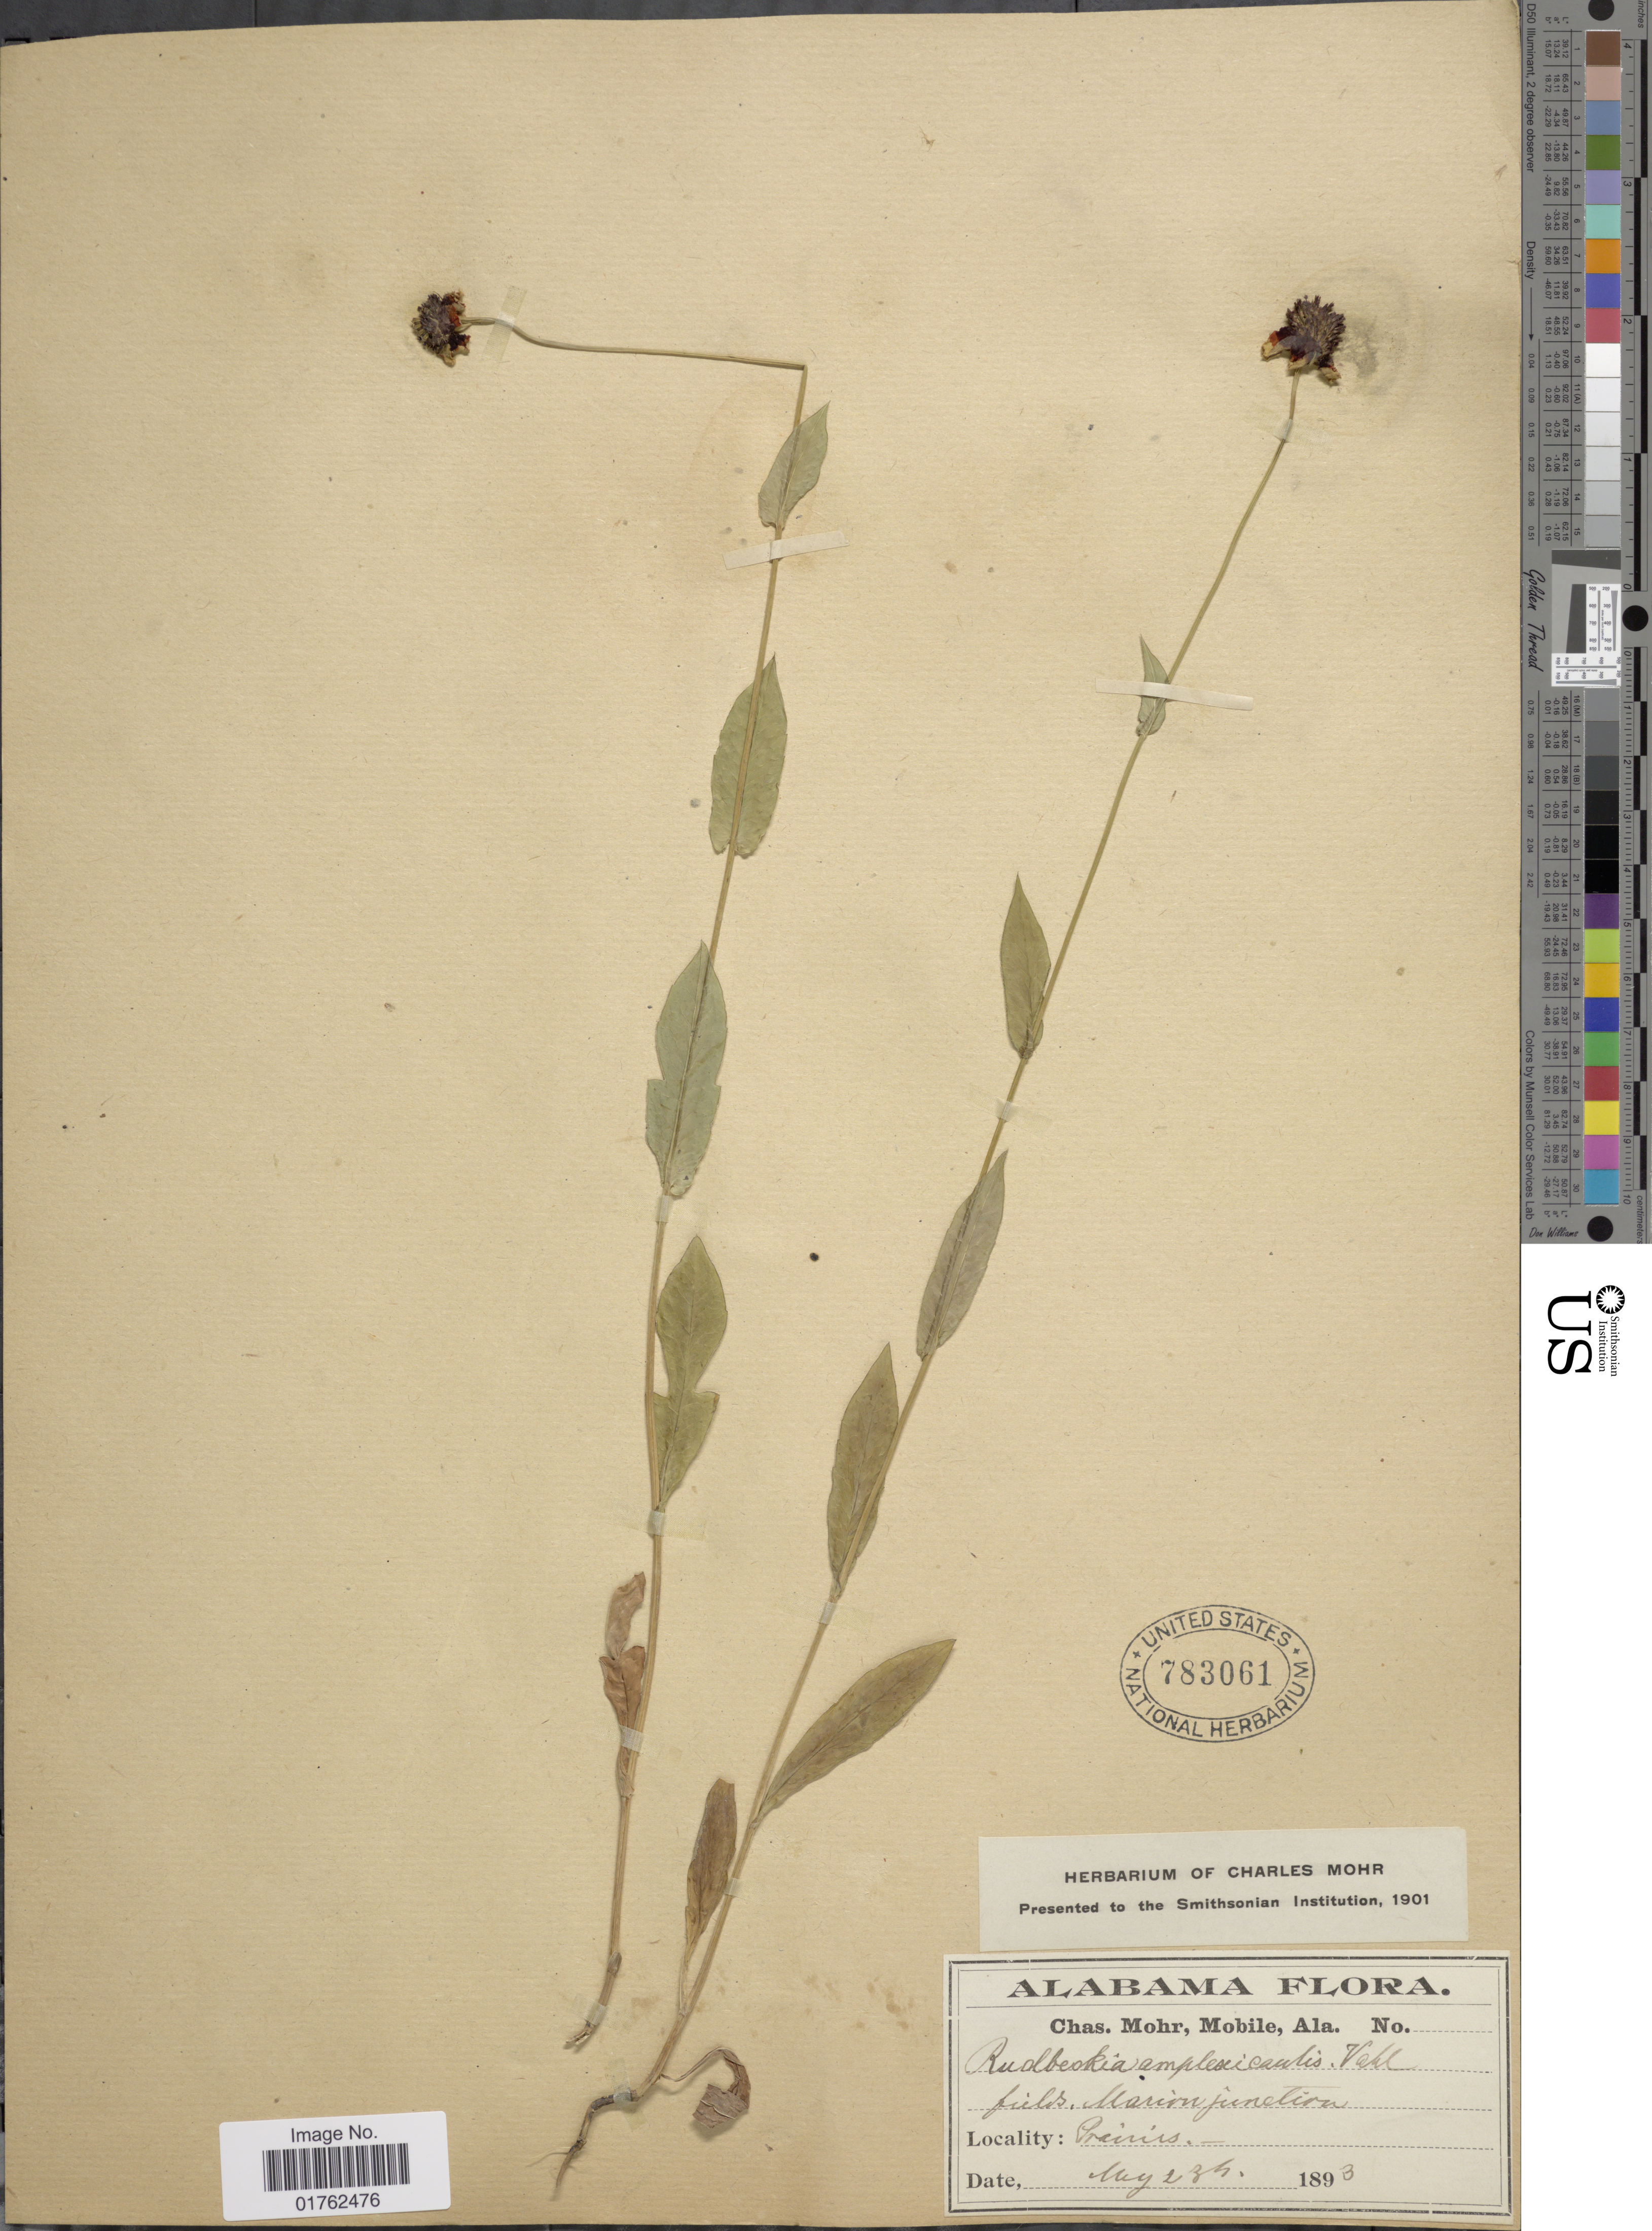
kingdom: Plantae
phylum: Tracheophyta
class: Magnoliopsida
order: Asterales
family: Asteraceae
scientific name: Dracopis amplexicaulis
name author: (Vahl) Cass.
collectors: Mohr, C. T. (herbarium)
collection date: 1893-05-02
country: United States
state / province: Alabama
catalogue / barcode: US 783061